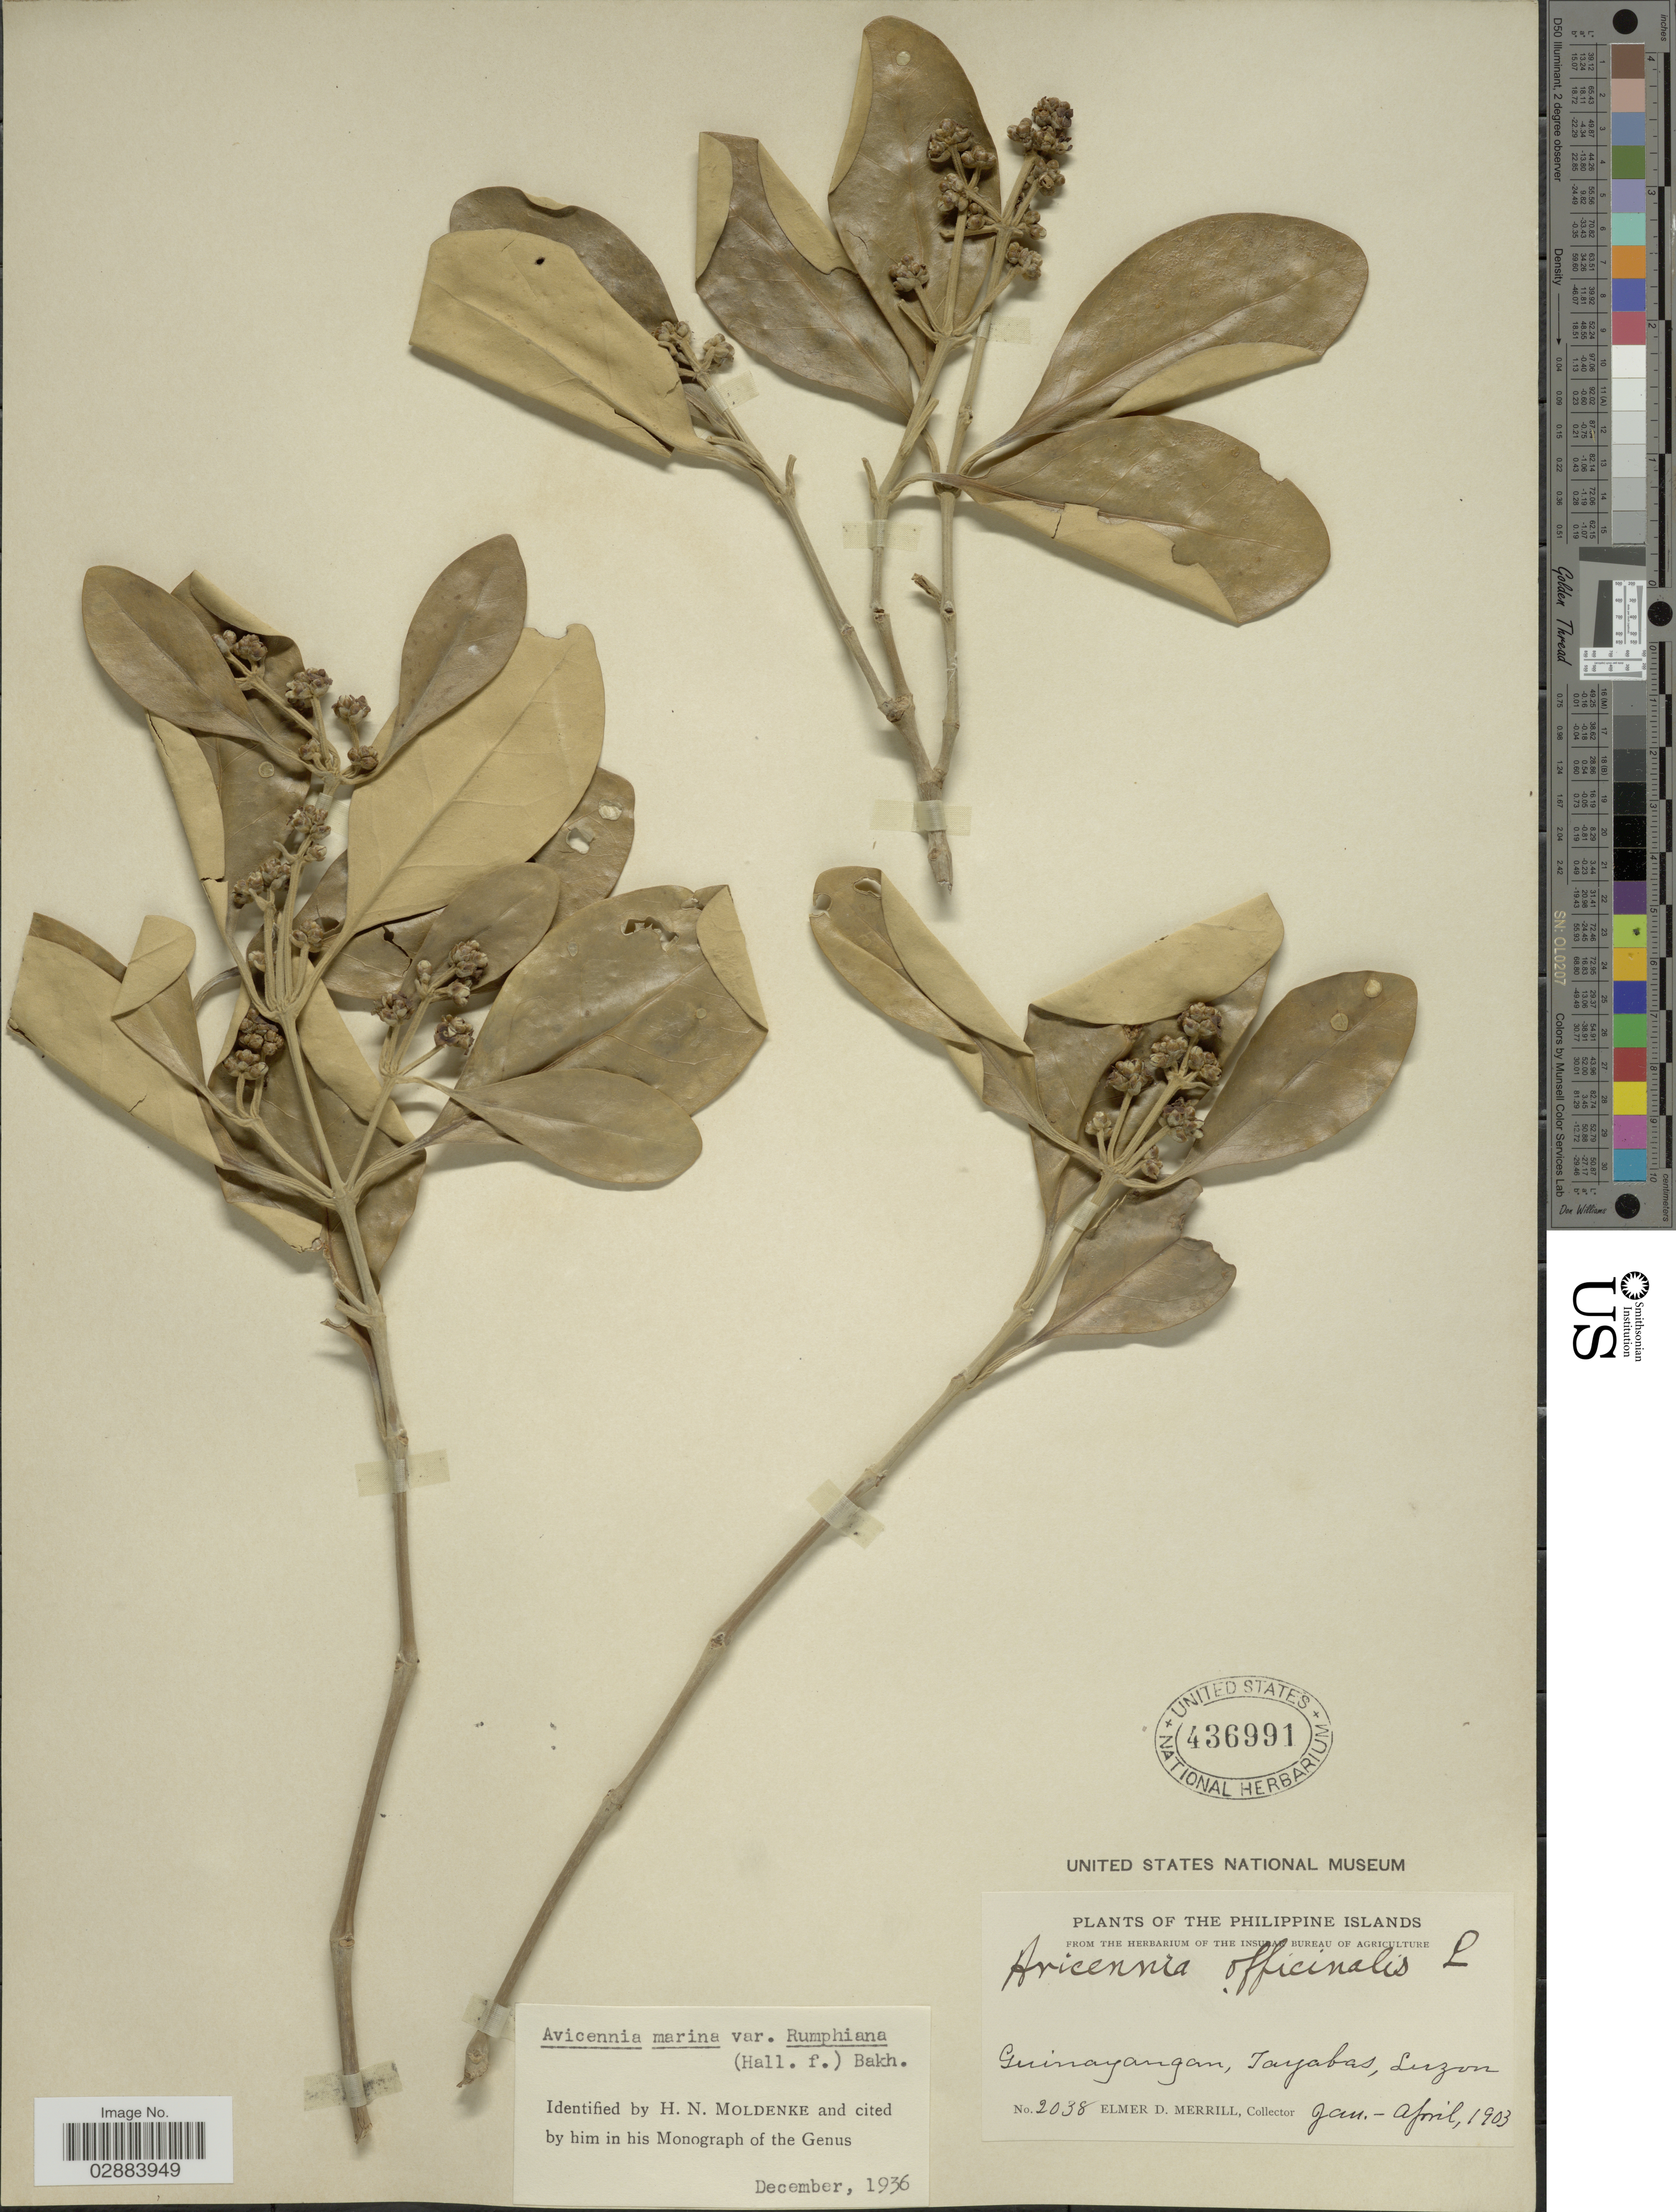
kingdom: Plantae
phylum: Tracheophyta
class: Magnoliopsida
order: Lamiales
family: Acanthaceae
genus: Avicennia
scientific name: Avicennia marina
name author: (Forssk.) Vierh.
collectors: E. D. Merrill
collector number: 2038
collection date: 1903-01/1903-04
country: Philippines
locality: Guinayangan, Tayabas, Luzon.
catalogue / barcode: US 436991